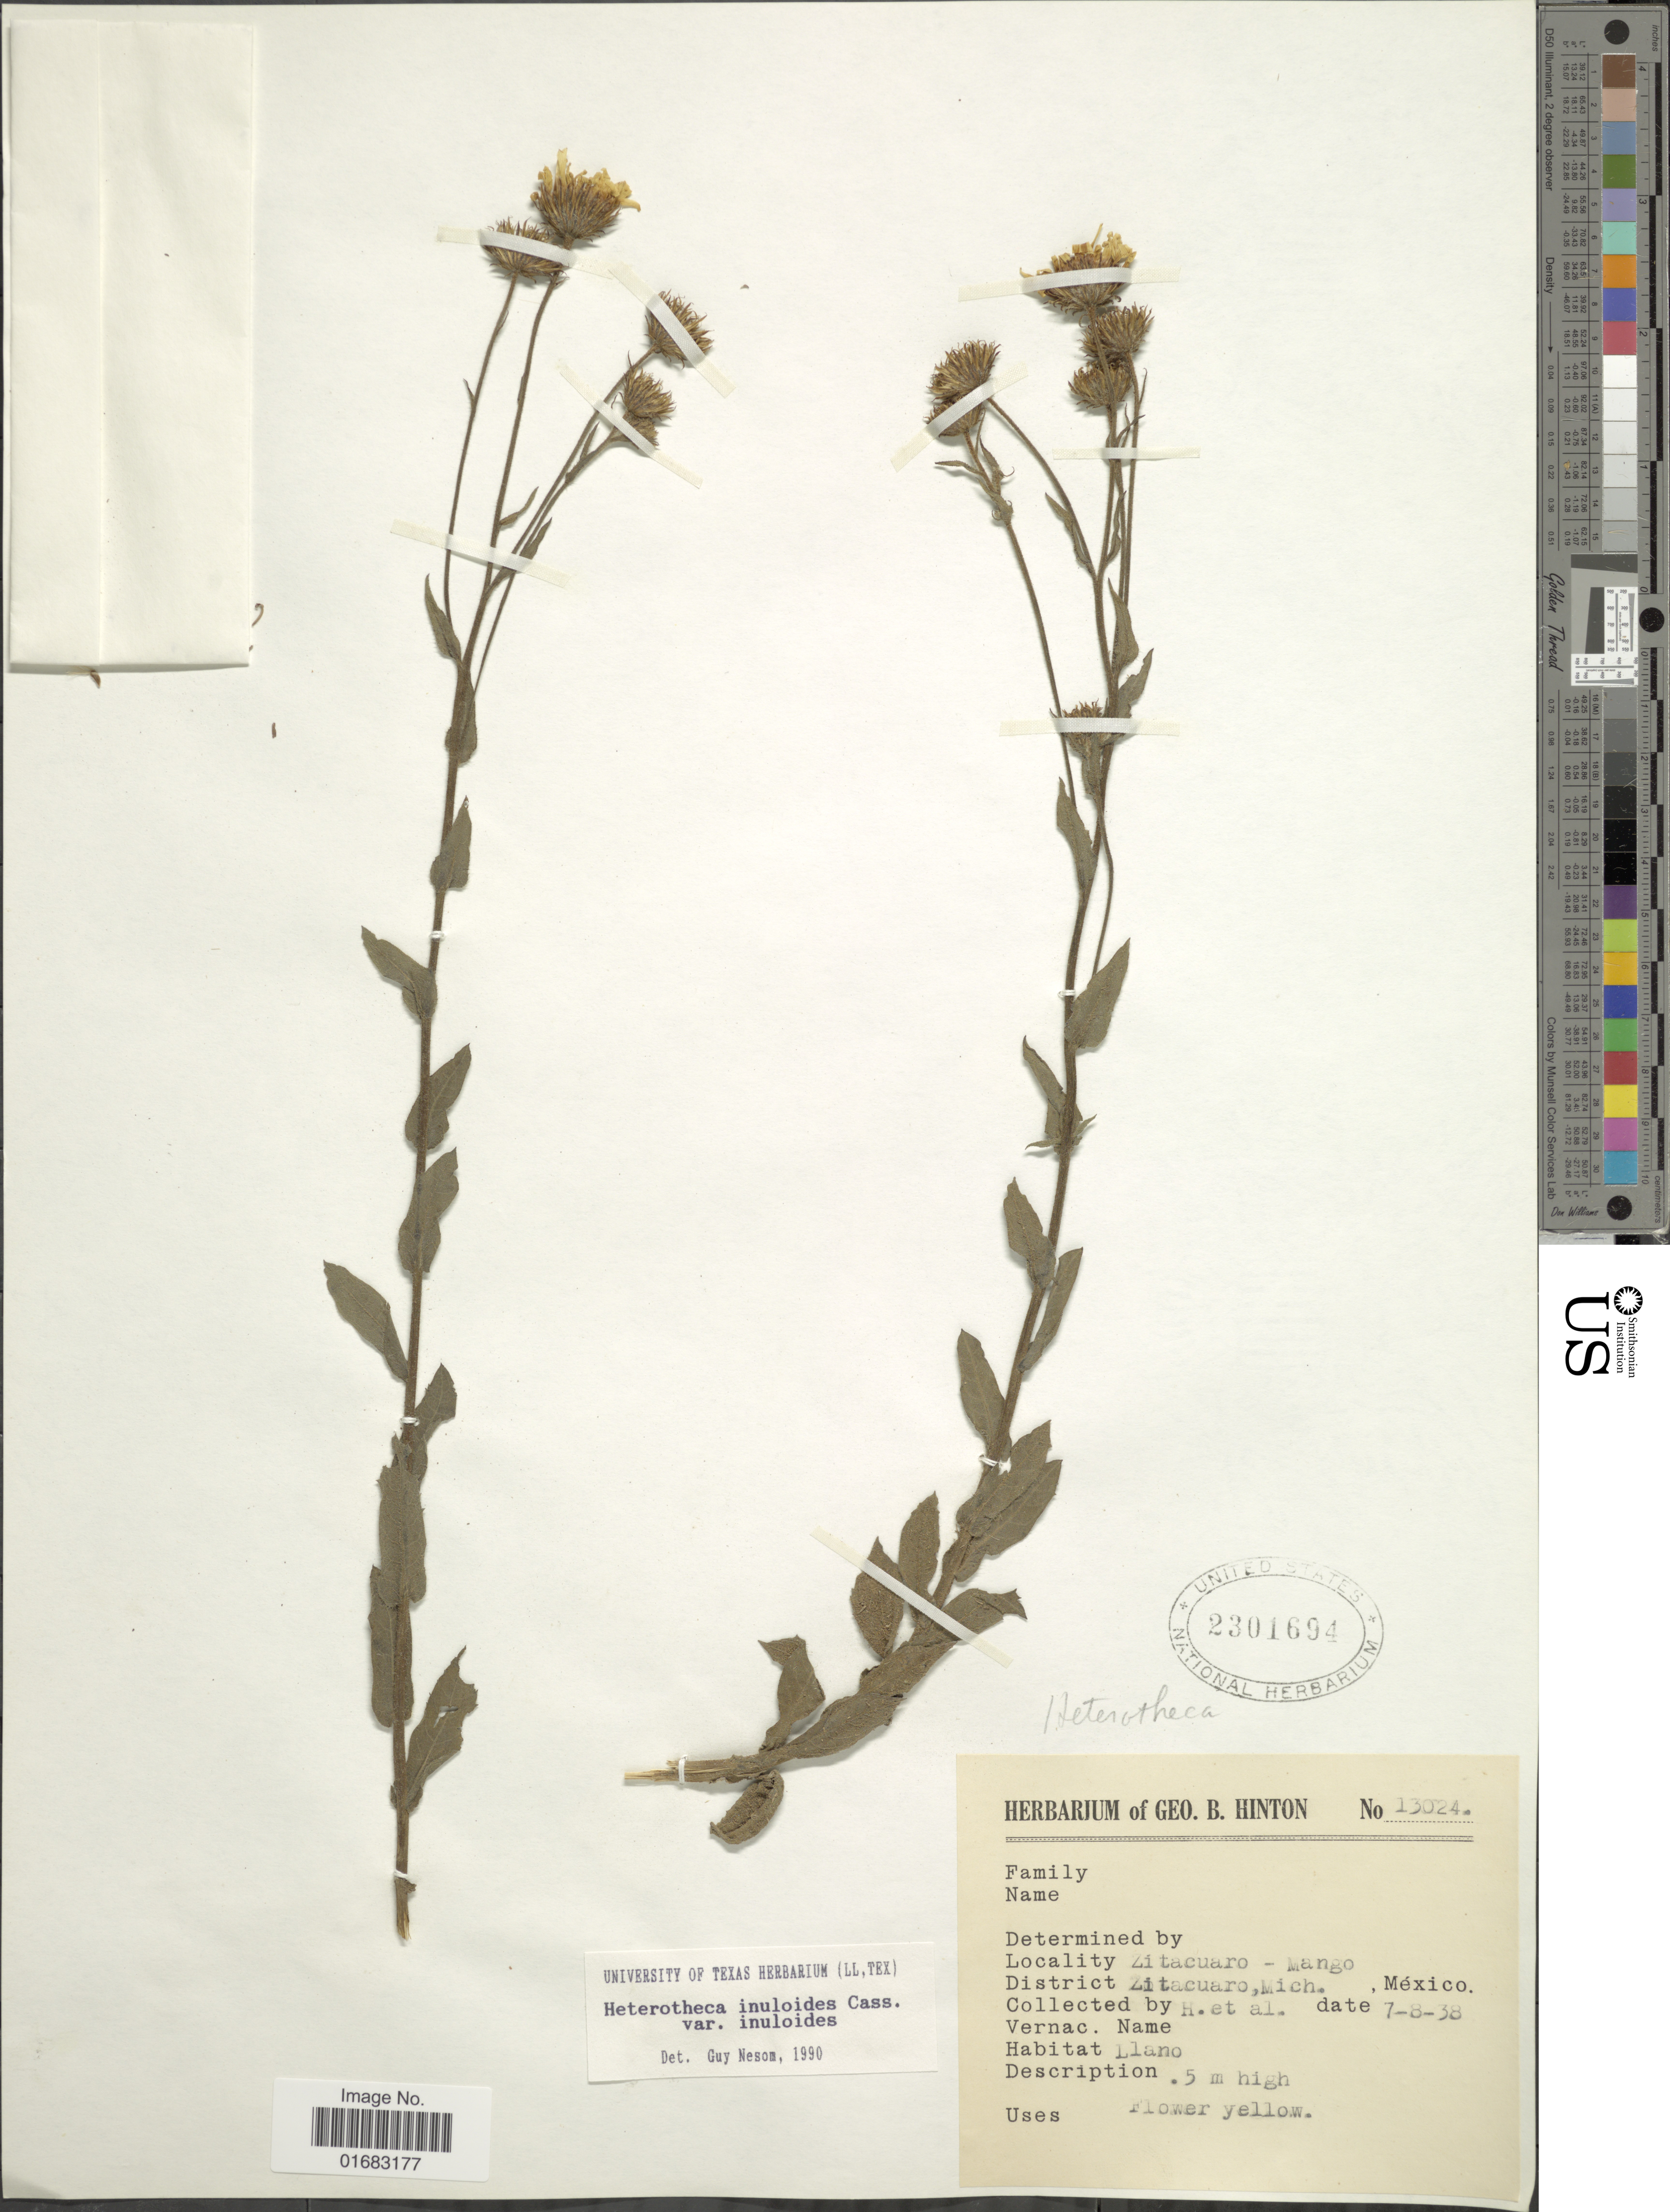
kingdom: Plantae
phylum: Tracheophyta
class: Magnoliopsida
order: Asterales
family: Asteraceae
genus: Heterotheca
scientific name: Heterotheca inuloides var. inuloides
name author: Cass.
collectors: G. B. Hinton & et al.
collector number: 13024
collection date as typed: Transcribed d/m/y: 8/7/38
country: Mexico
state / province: Michoacán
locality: Zitacuaro - Mango. District Zitacuaro, Mich., Mexico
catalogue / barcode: US 2301694